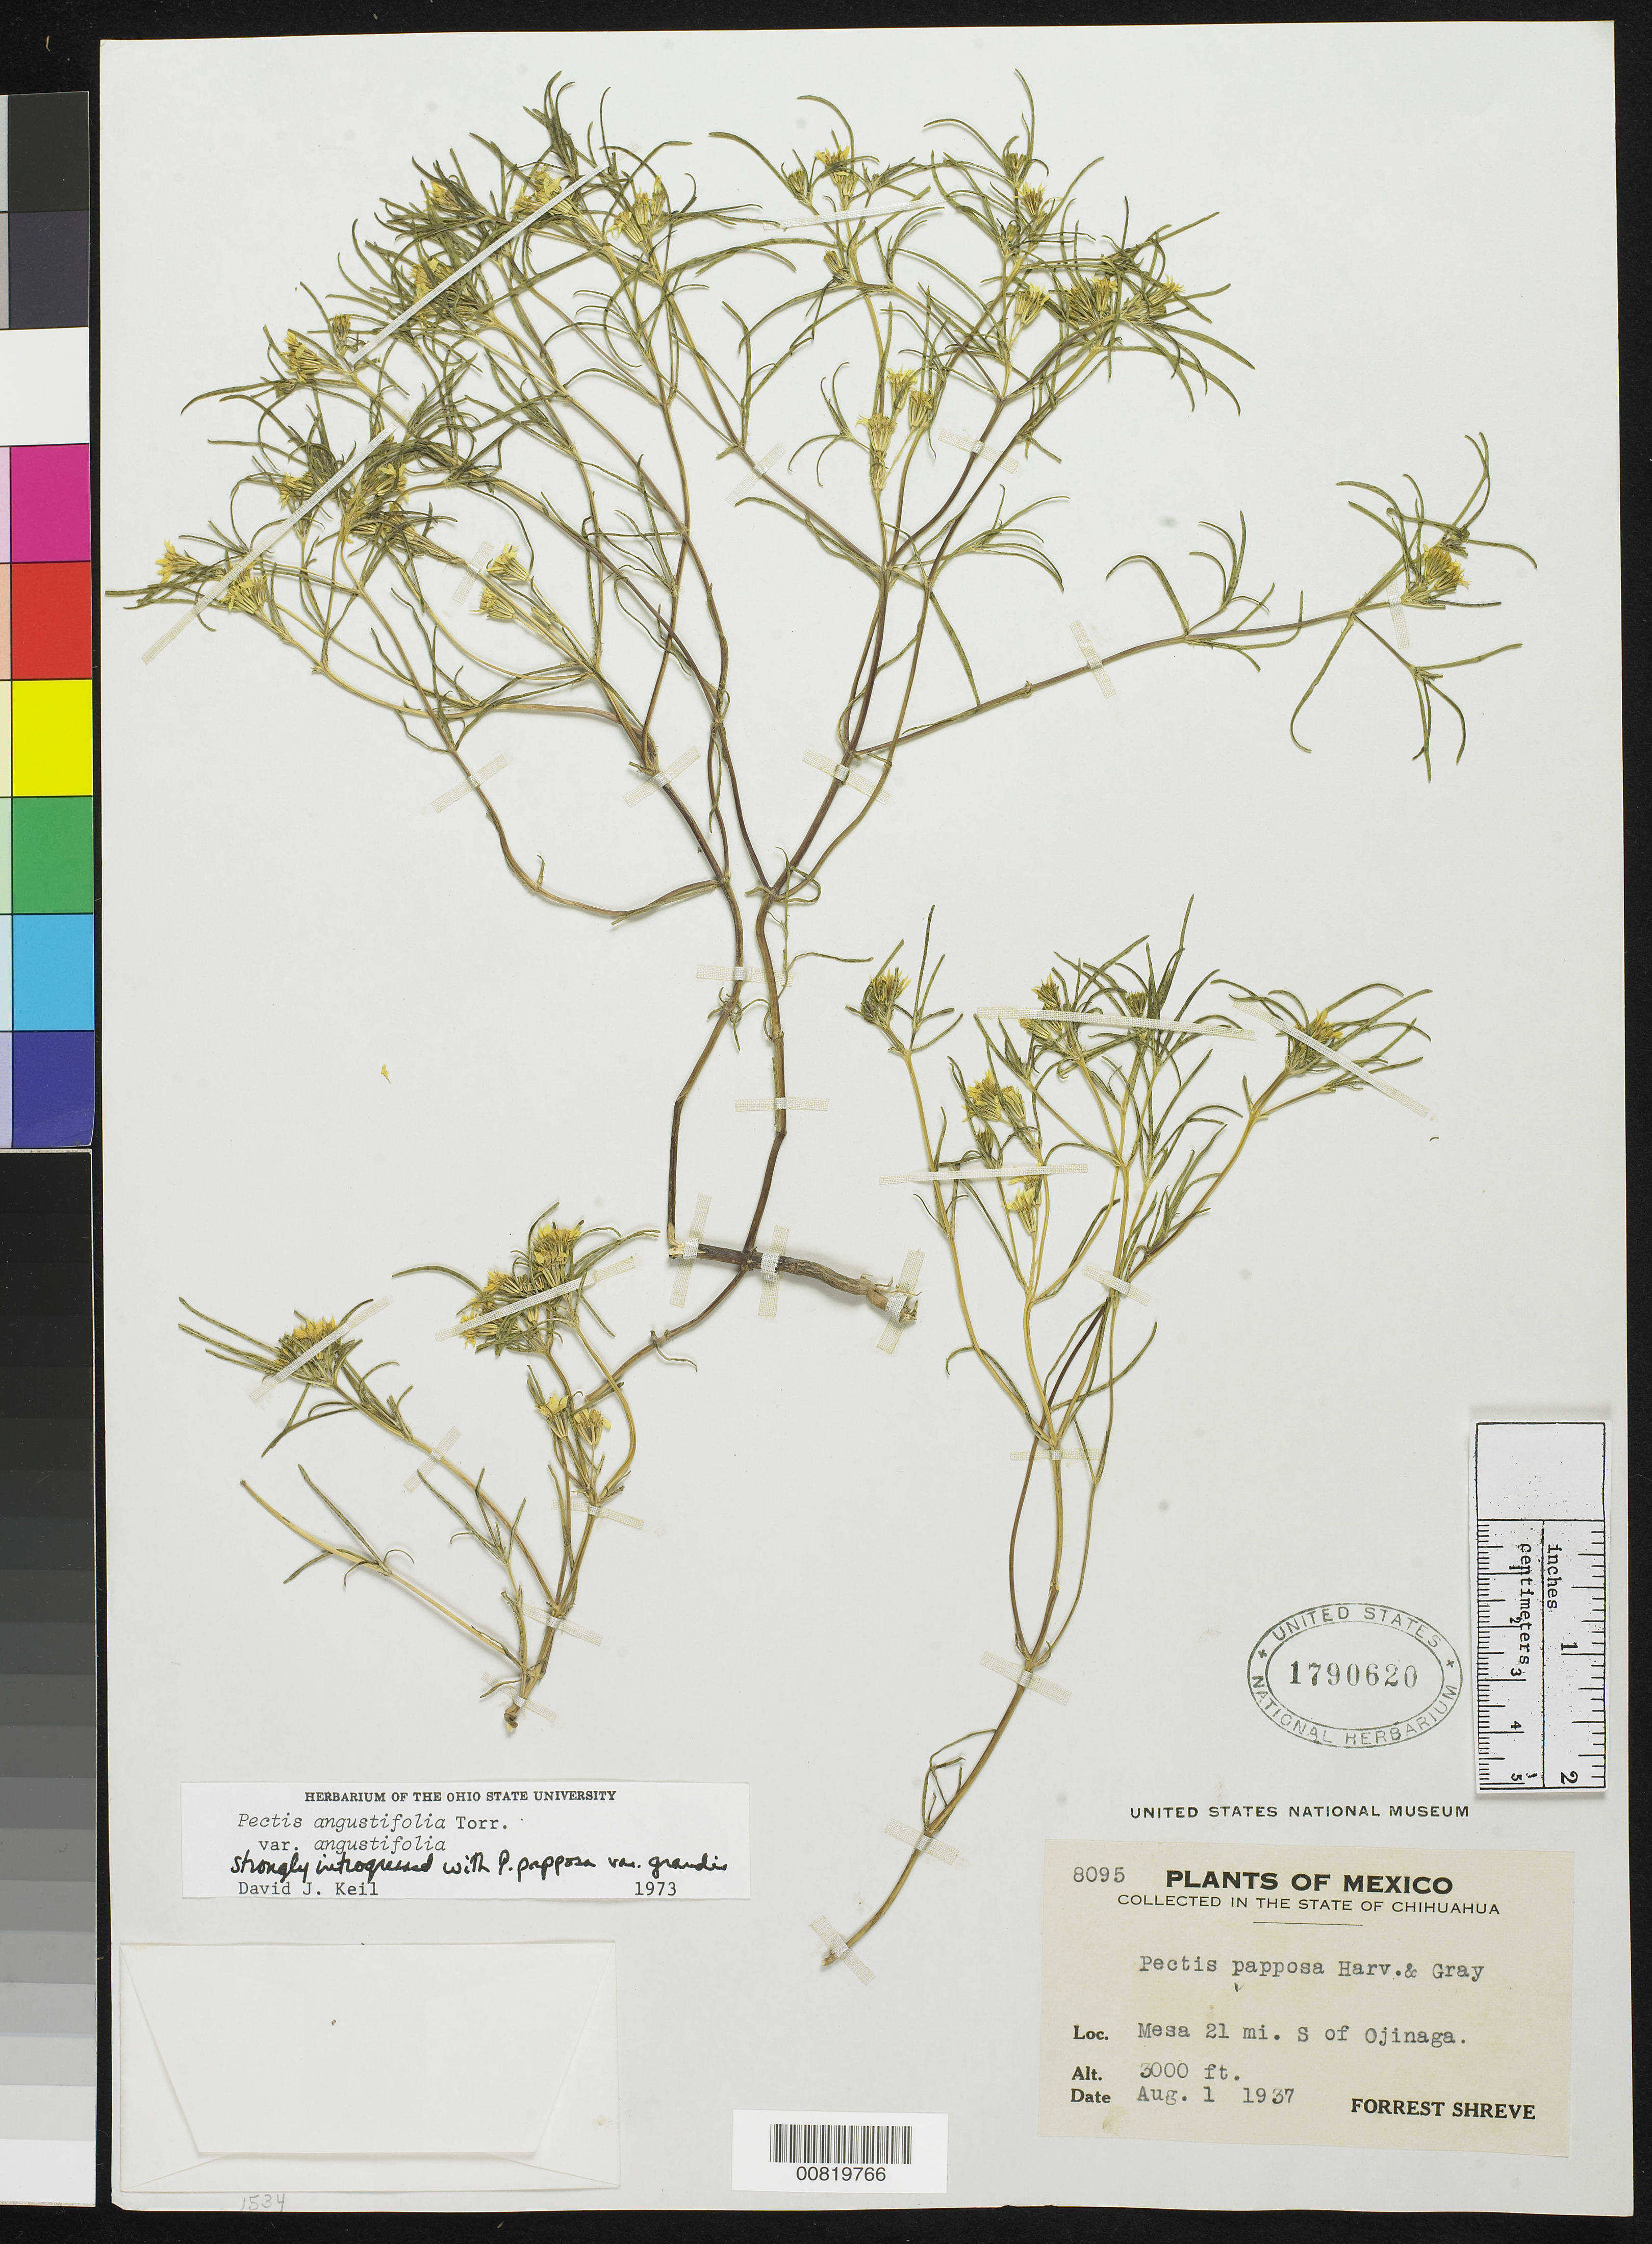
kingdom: Plantae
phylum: Tracheophyta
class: Magnoliopsida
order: Asterales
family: Asteraceae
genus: Pectis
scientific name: Pectis angustifolia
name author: Torr.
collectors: F. Shreve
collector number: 8095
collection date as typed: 01 Aug 1937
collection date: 1937-08-01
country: Mexico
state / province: Chihuahua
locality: Mesa 21 mi. S of Ojinaga, Chihuahua.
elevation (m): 914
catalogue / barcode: US 1790620